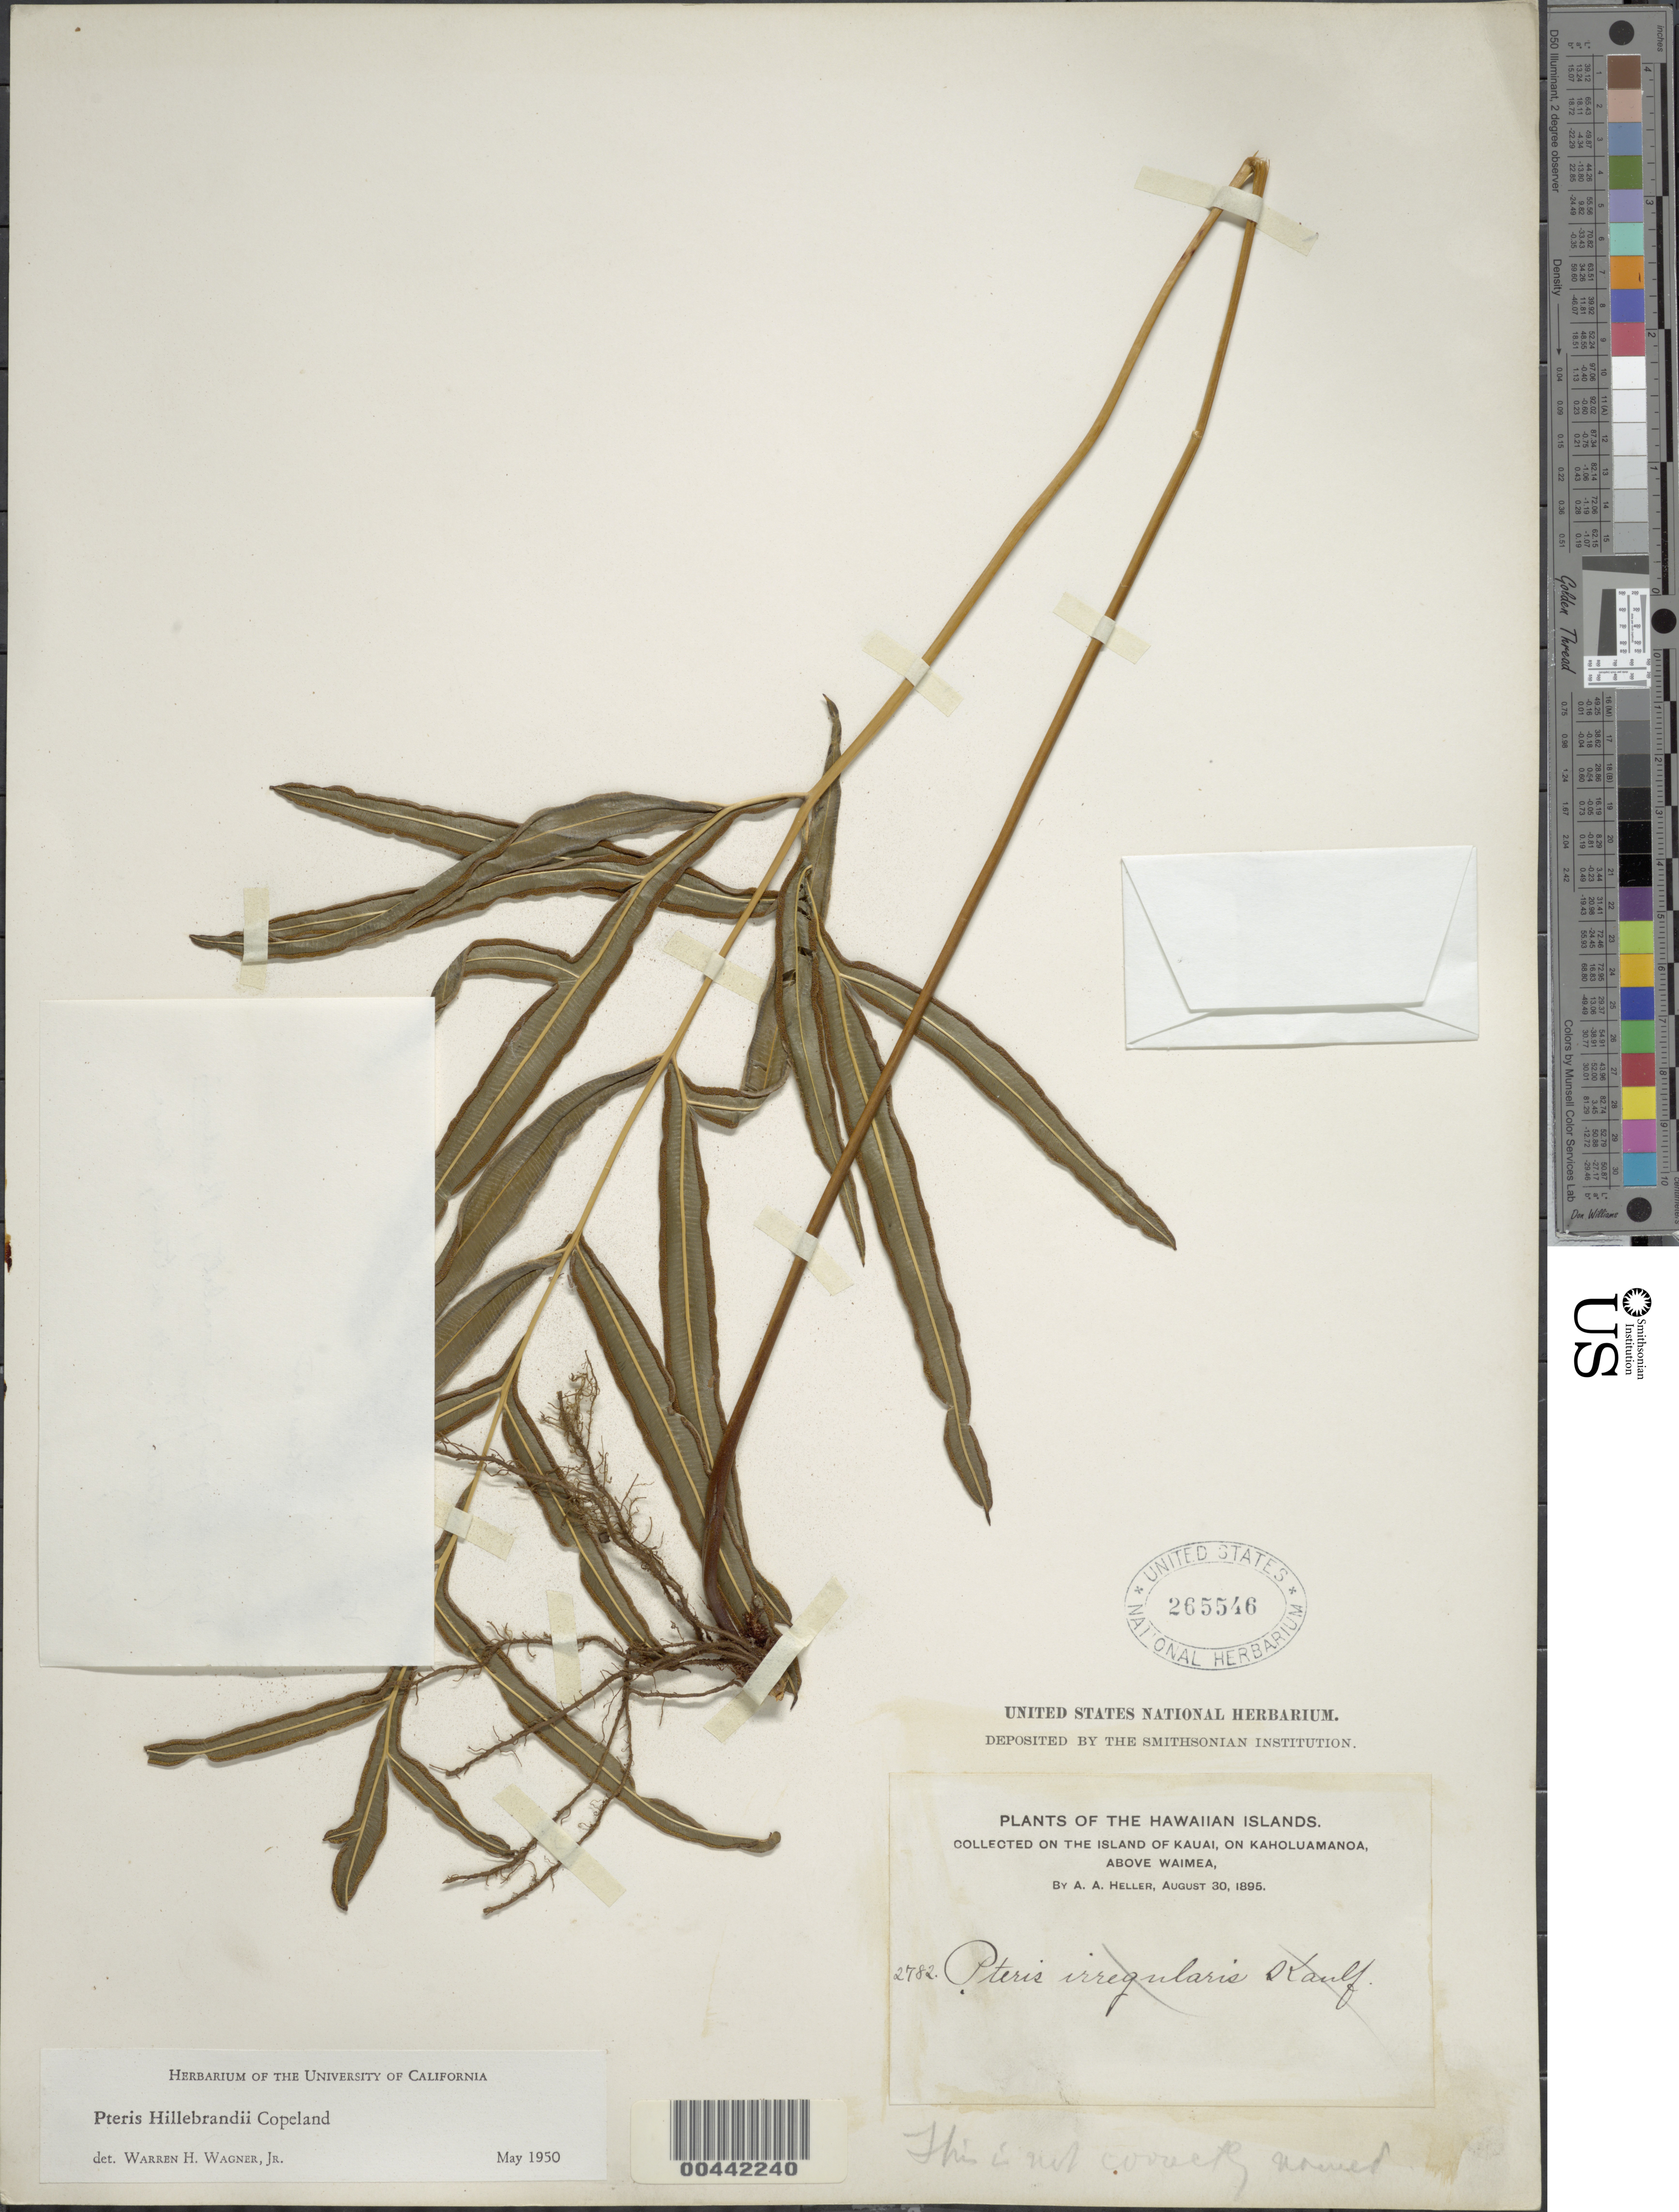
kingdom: Plantae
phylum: Tracheophyta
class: Polypodiopsida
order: Polypodiales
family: Pteridaceae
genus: Pteris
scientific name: Pteris x hillebrandii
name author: Copel.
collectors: A. A. Heller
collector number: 2782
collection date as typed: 30 Aug 1895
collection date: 1895-08-30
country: United States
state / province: Hawaii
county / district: Kauai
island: Kaua'i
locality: On Kaholuamanoa, above Waimea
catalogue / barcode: US 265546